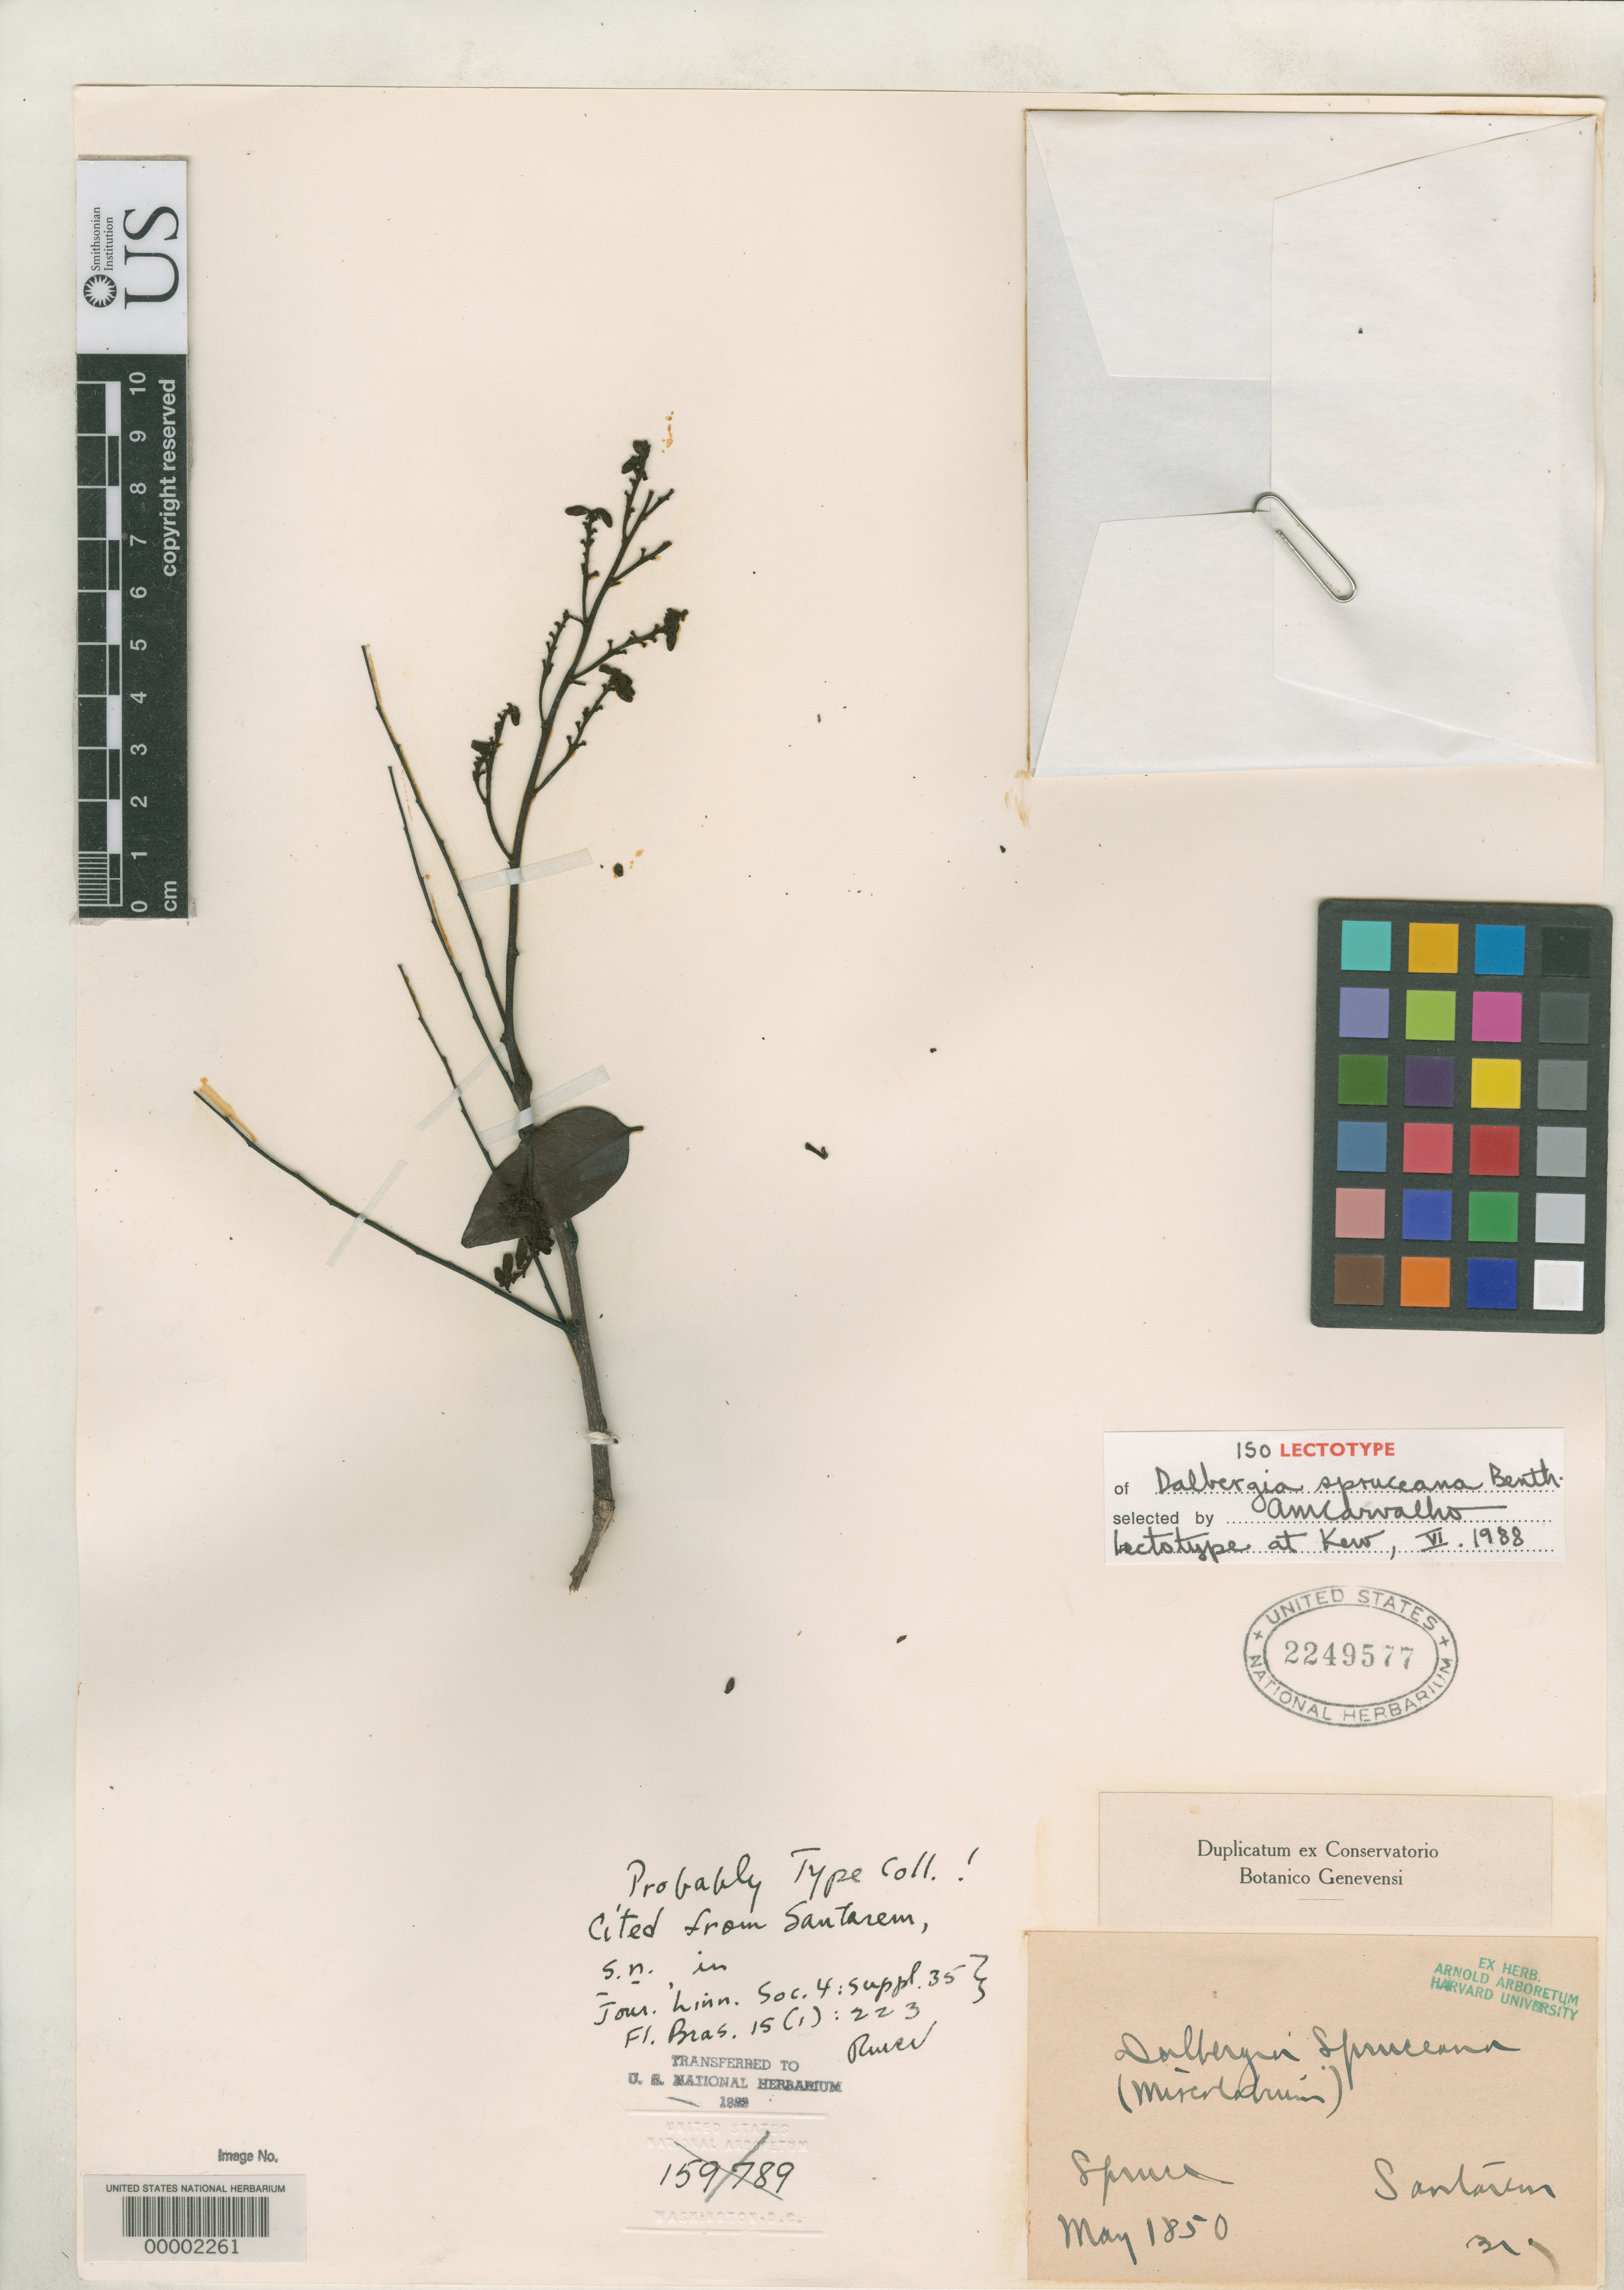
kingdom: Plantae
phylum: Tracheophyta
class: Magnoliopsida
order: Fabales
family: Fabaceae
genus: Dalbergia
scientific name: Dalbergia spruceana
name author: Benth.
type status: Isotype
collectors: R. Spruce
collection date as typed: May 1850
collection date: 1850-05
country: Brazil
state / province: Pará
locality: Near Santarem.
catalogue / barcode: US 2249577